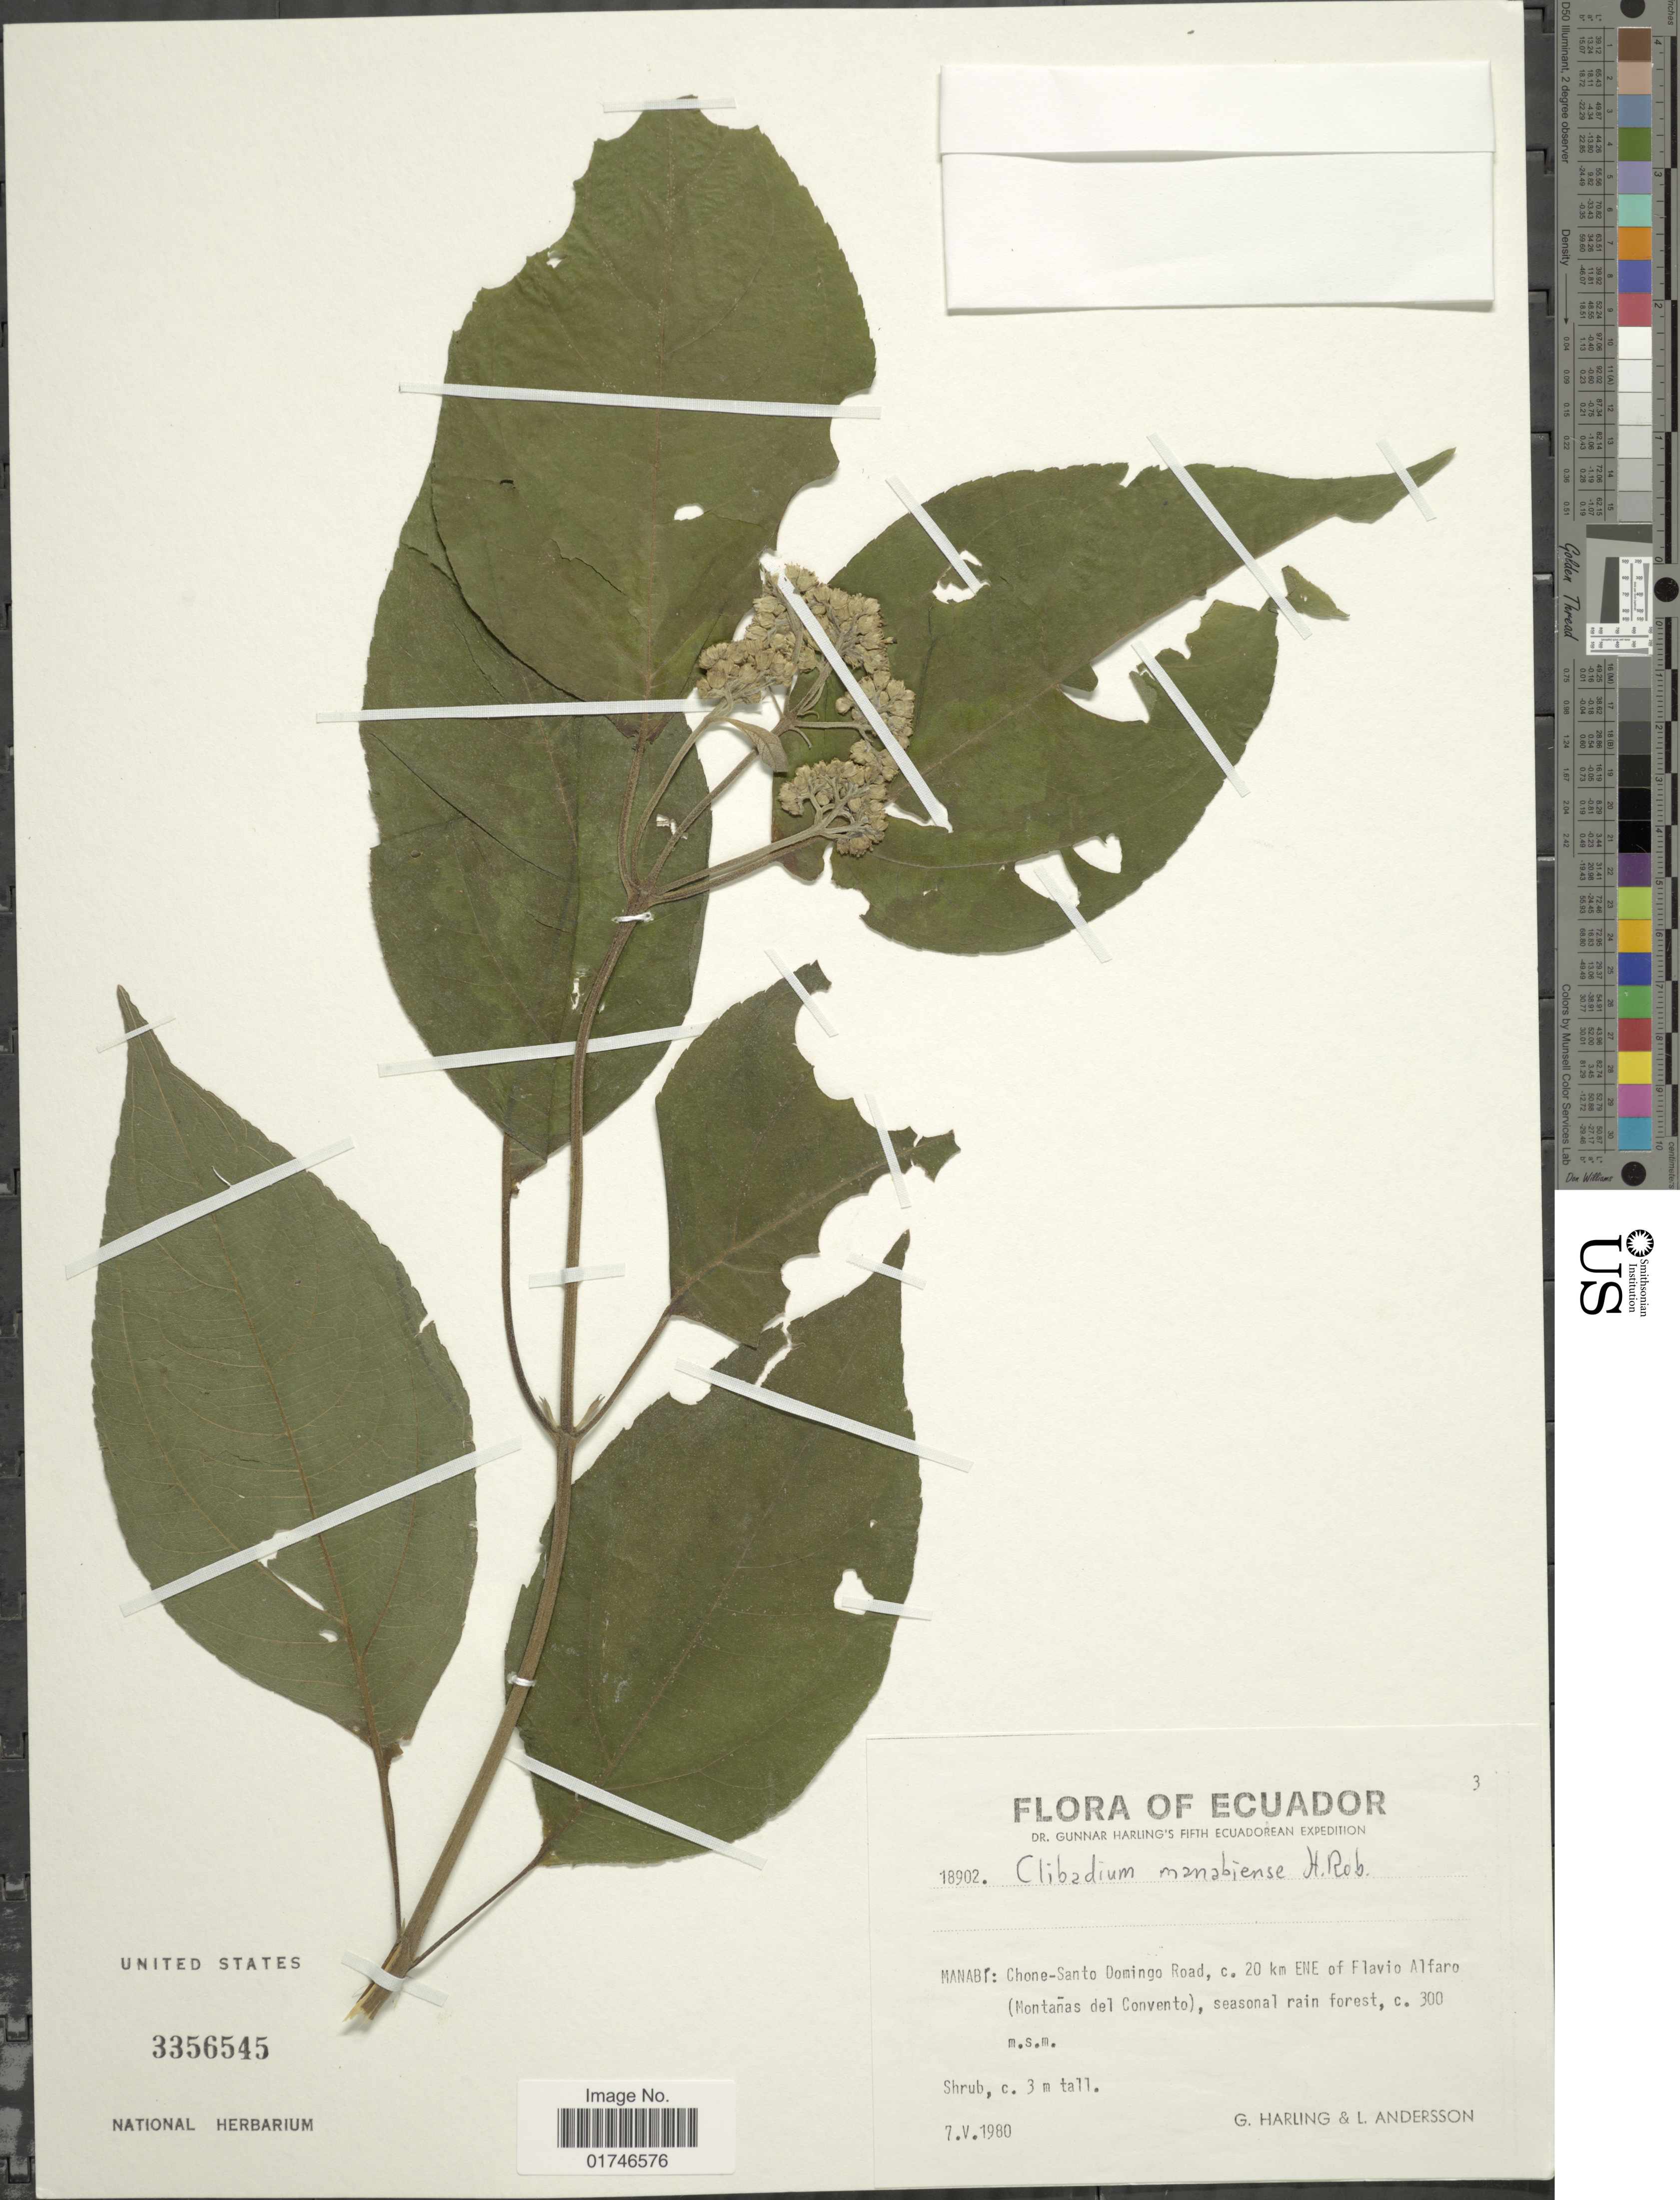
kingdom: Plantae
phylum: Tracheophyta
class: Magnoliopsida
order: Asterales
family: Asteraceae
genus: Clibadium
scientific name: Clibadium manabiense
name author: H. Rob.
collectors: G. Harling & L. Andersson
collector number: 18902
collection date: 1980-05-07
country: Ecuador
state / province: Manabí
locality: Manabi: Chone-Santo Domingo Road. c. 20 km ENE of Flavio Alfaro (Montanes del Convento).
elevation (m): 300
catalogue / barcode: US 3356545